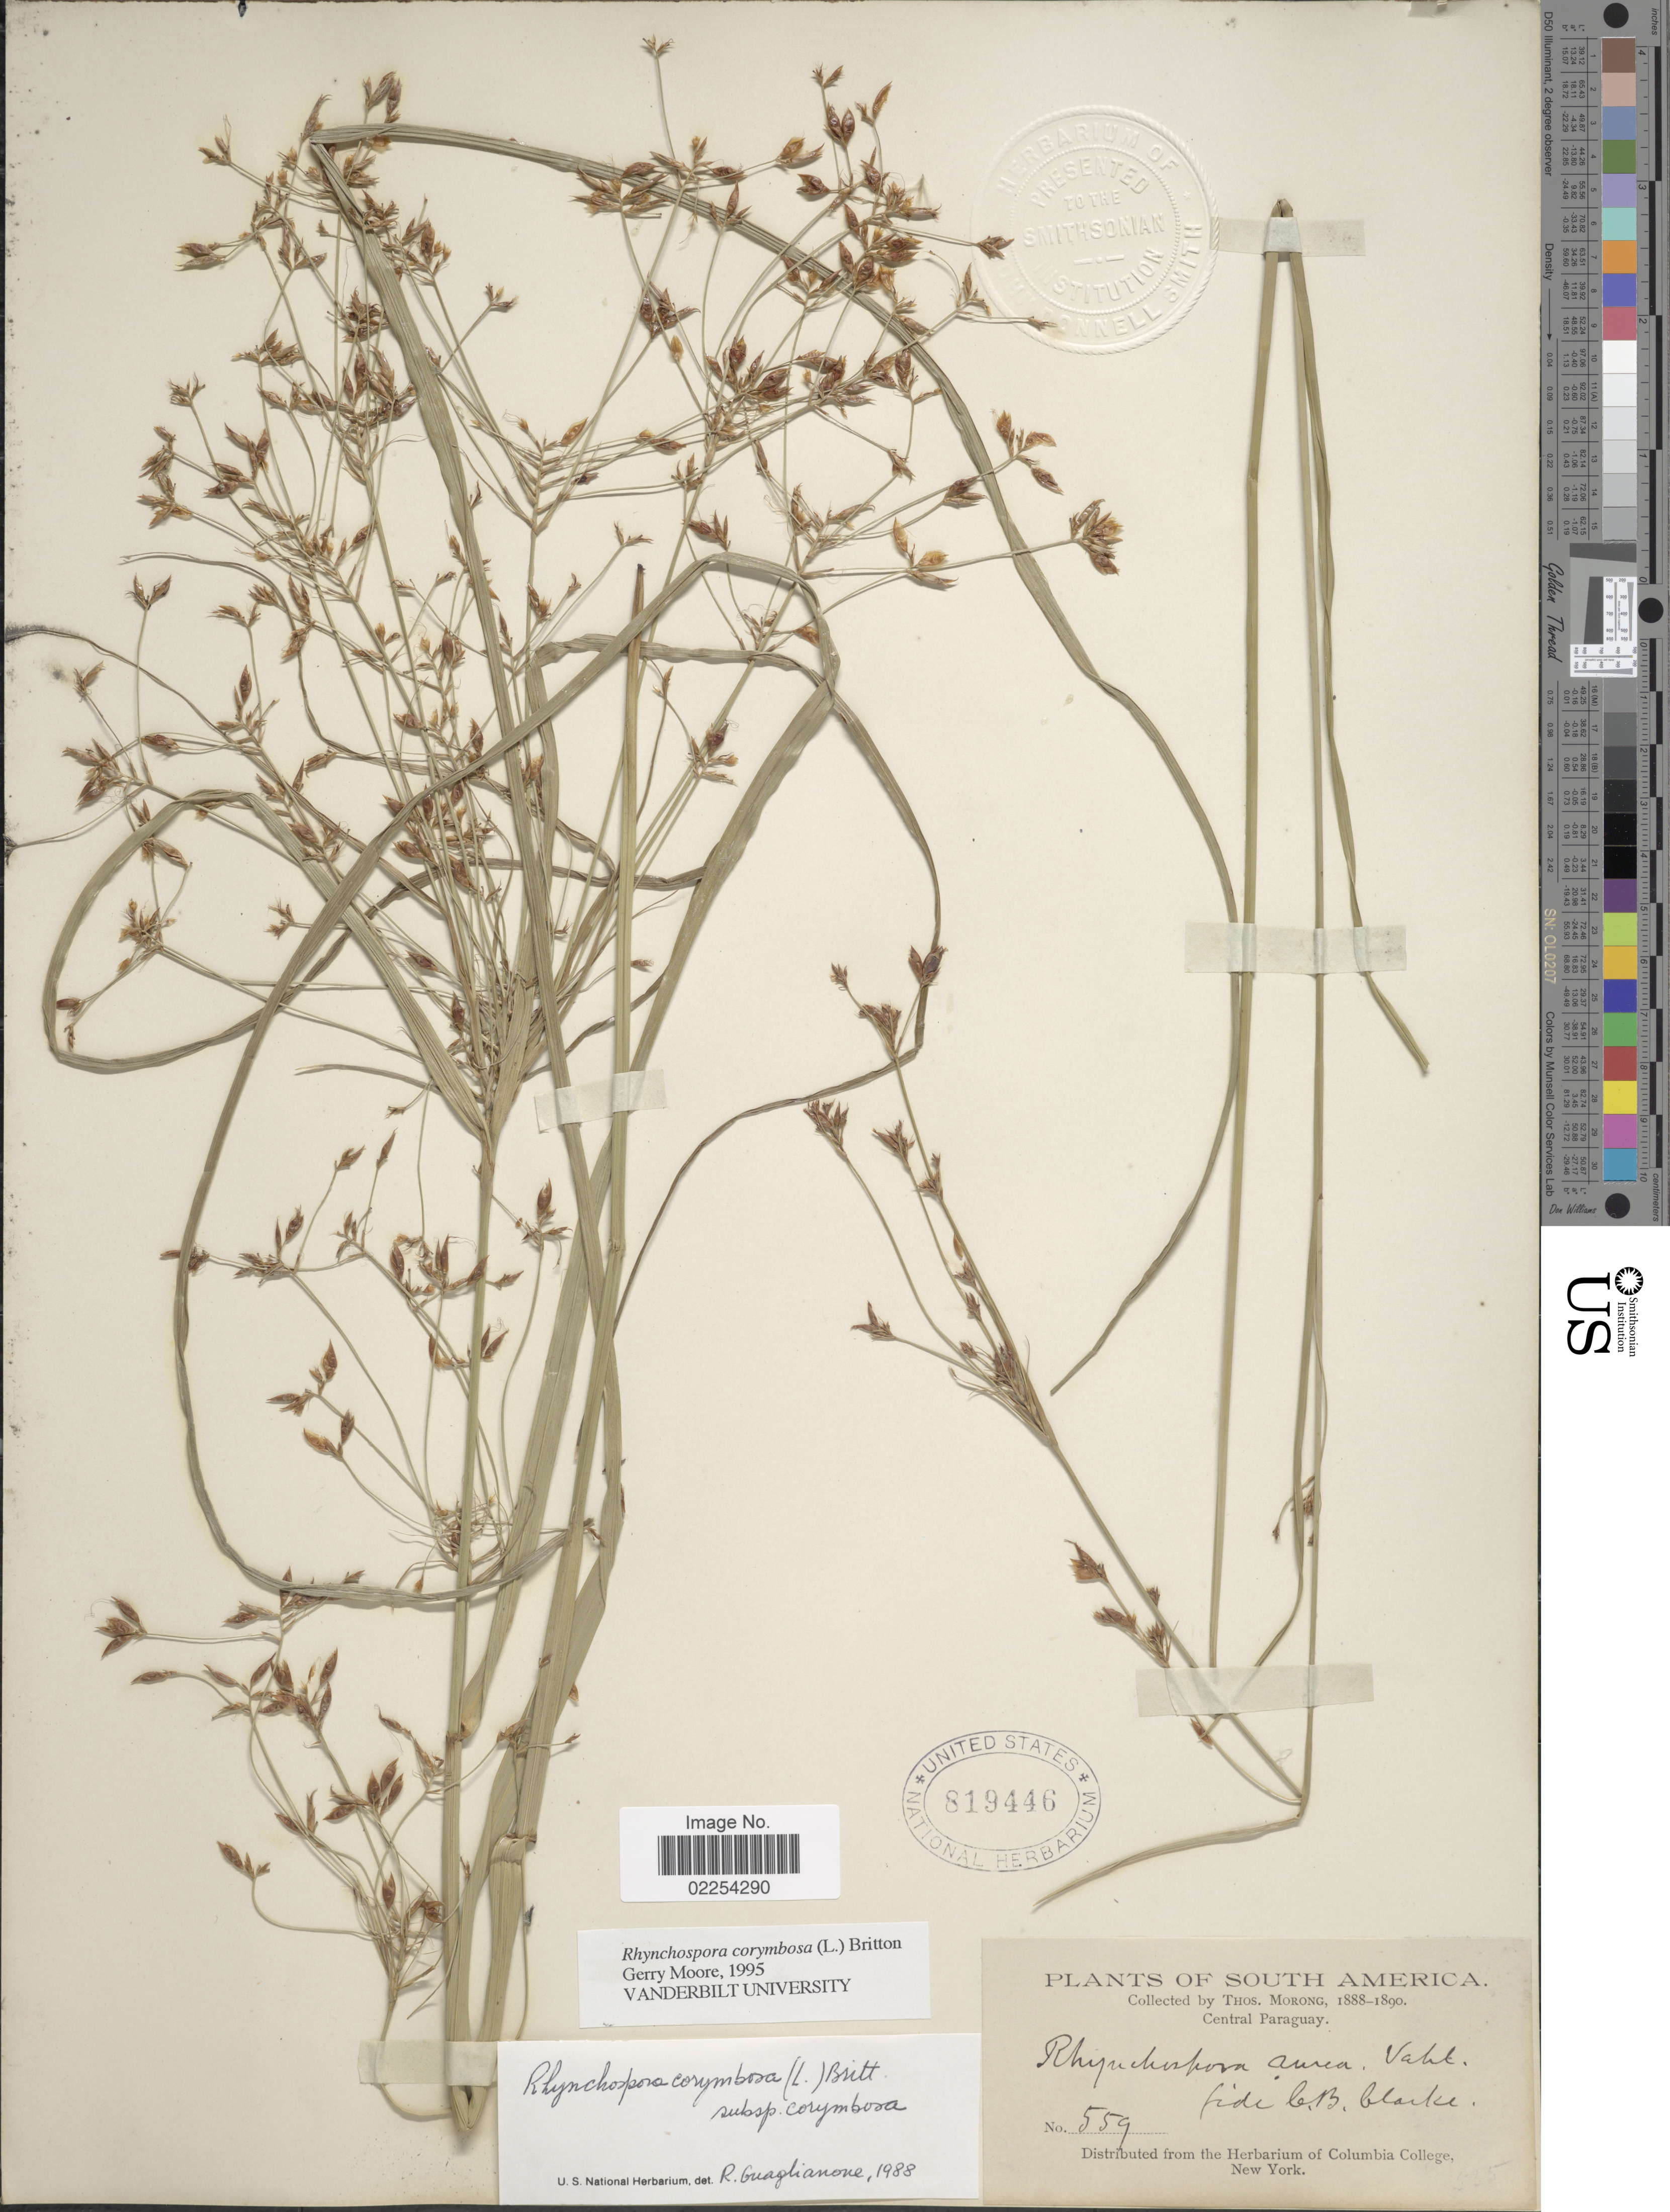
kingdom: Plantae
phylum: Tracheophyta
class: Liliopsida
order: Poales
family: Cyperaceae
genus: Rhynchospora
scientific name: Rhynchospora corymbosa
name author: (L.) Britton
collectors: ex herb. T. Morong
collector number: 559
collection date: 1888/1890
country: Paraguay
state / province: Central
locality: South America, Central Paraguay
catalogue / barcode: US 819446